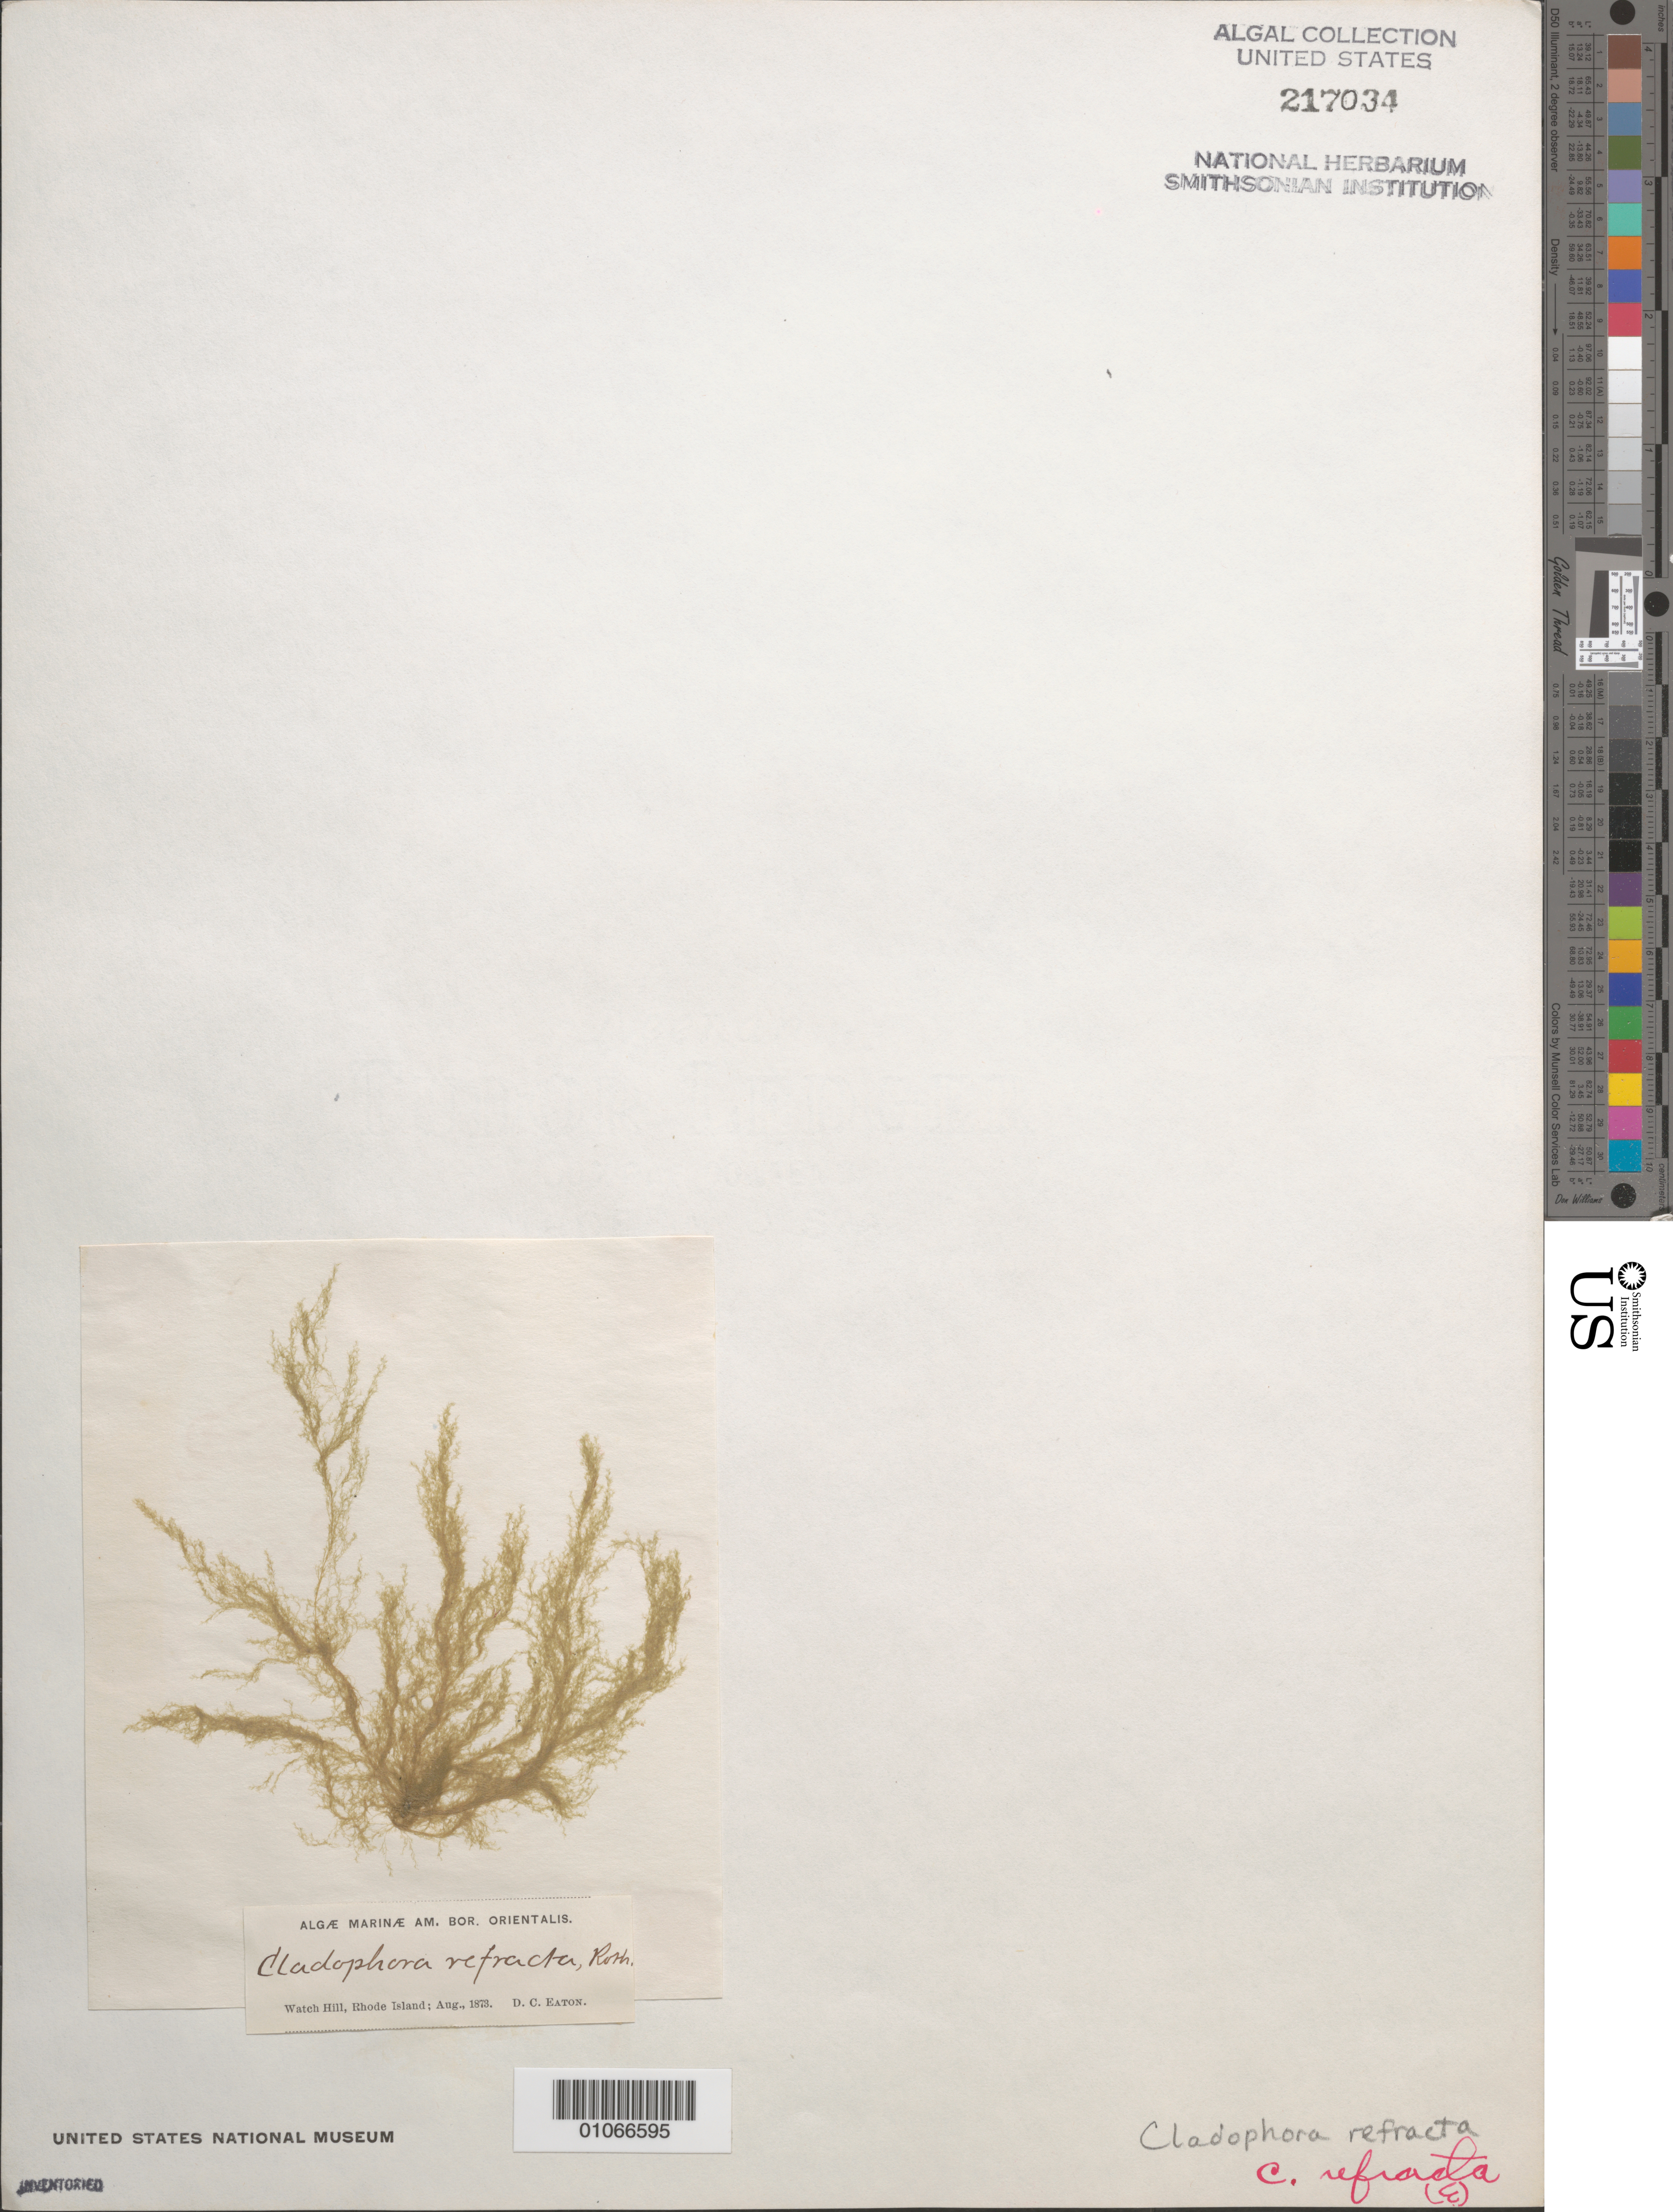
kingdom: Plantae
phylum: Chlorophyta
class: Ulvophyceae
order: Cladophorales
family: Cladophoraceae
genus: Cladophora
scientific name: Cladophora refracta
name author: (Roth) Kütz.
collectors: D. C. Eaton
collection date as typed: Aug 1873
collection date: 1873-08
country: United States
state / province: Rhode Island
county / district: Washington County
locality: Watch Hill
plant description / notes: Algae Marinae Am. Bor. Orientalis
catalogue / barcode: US 217034